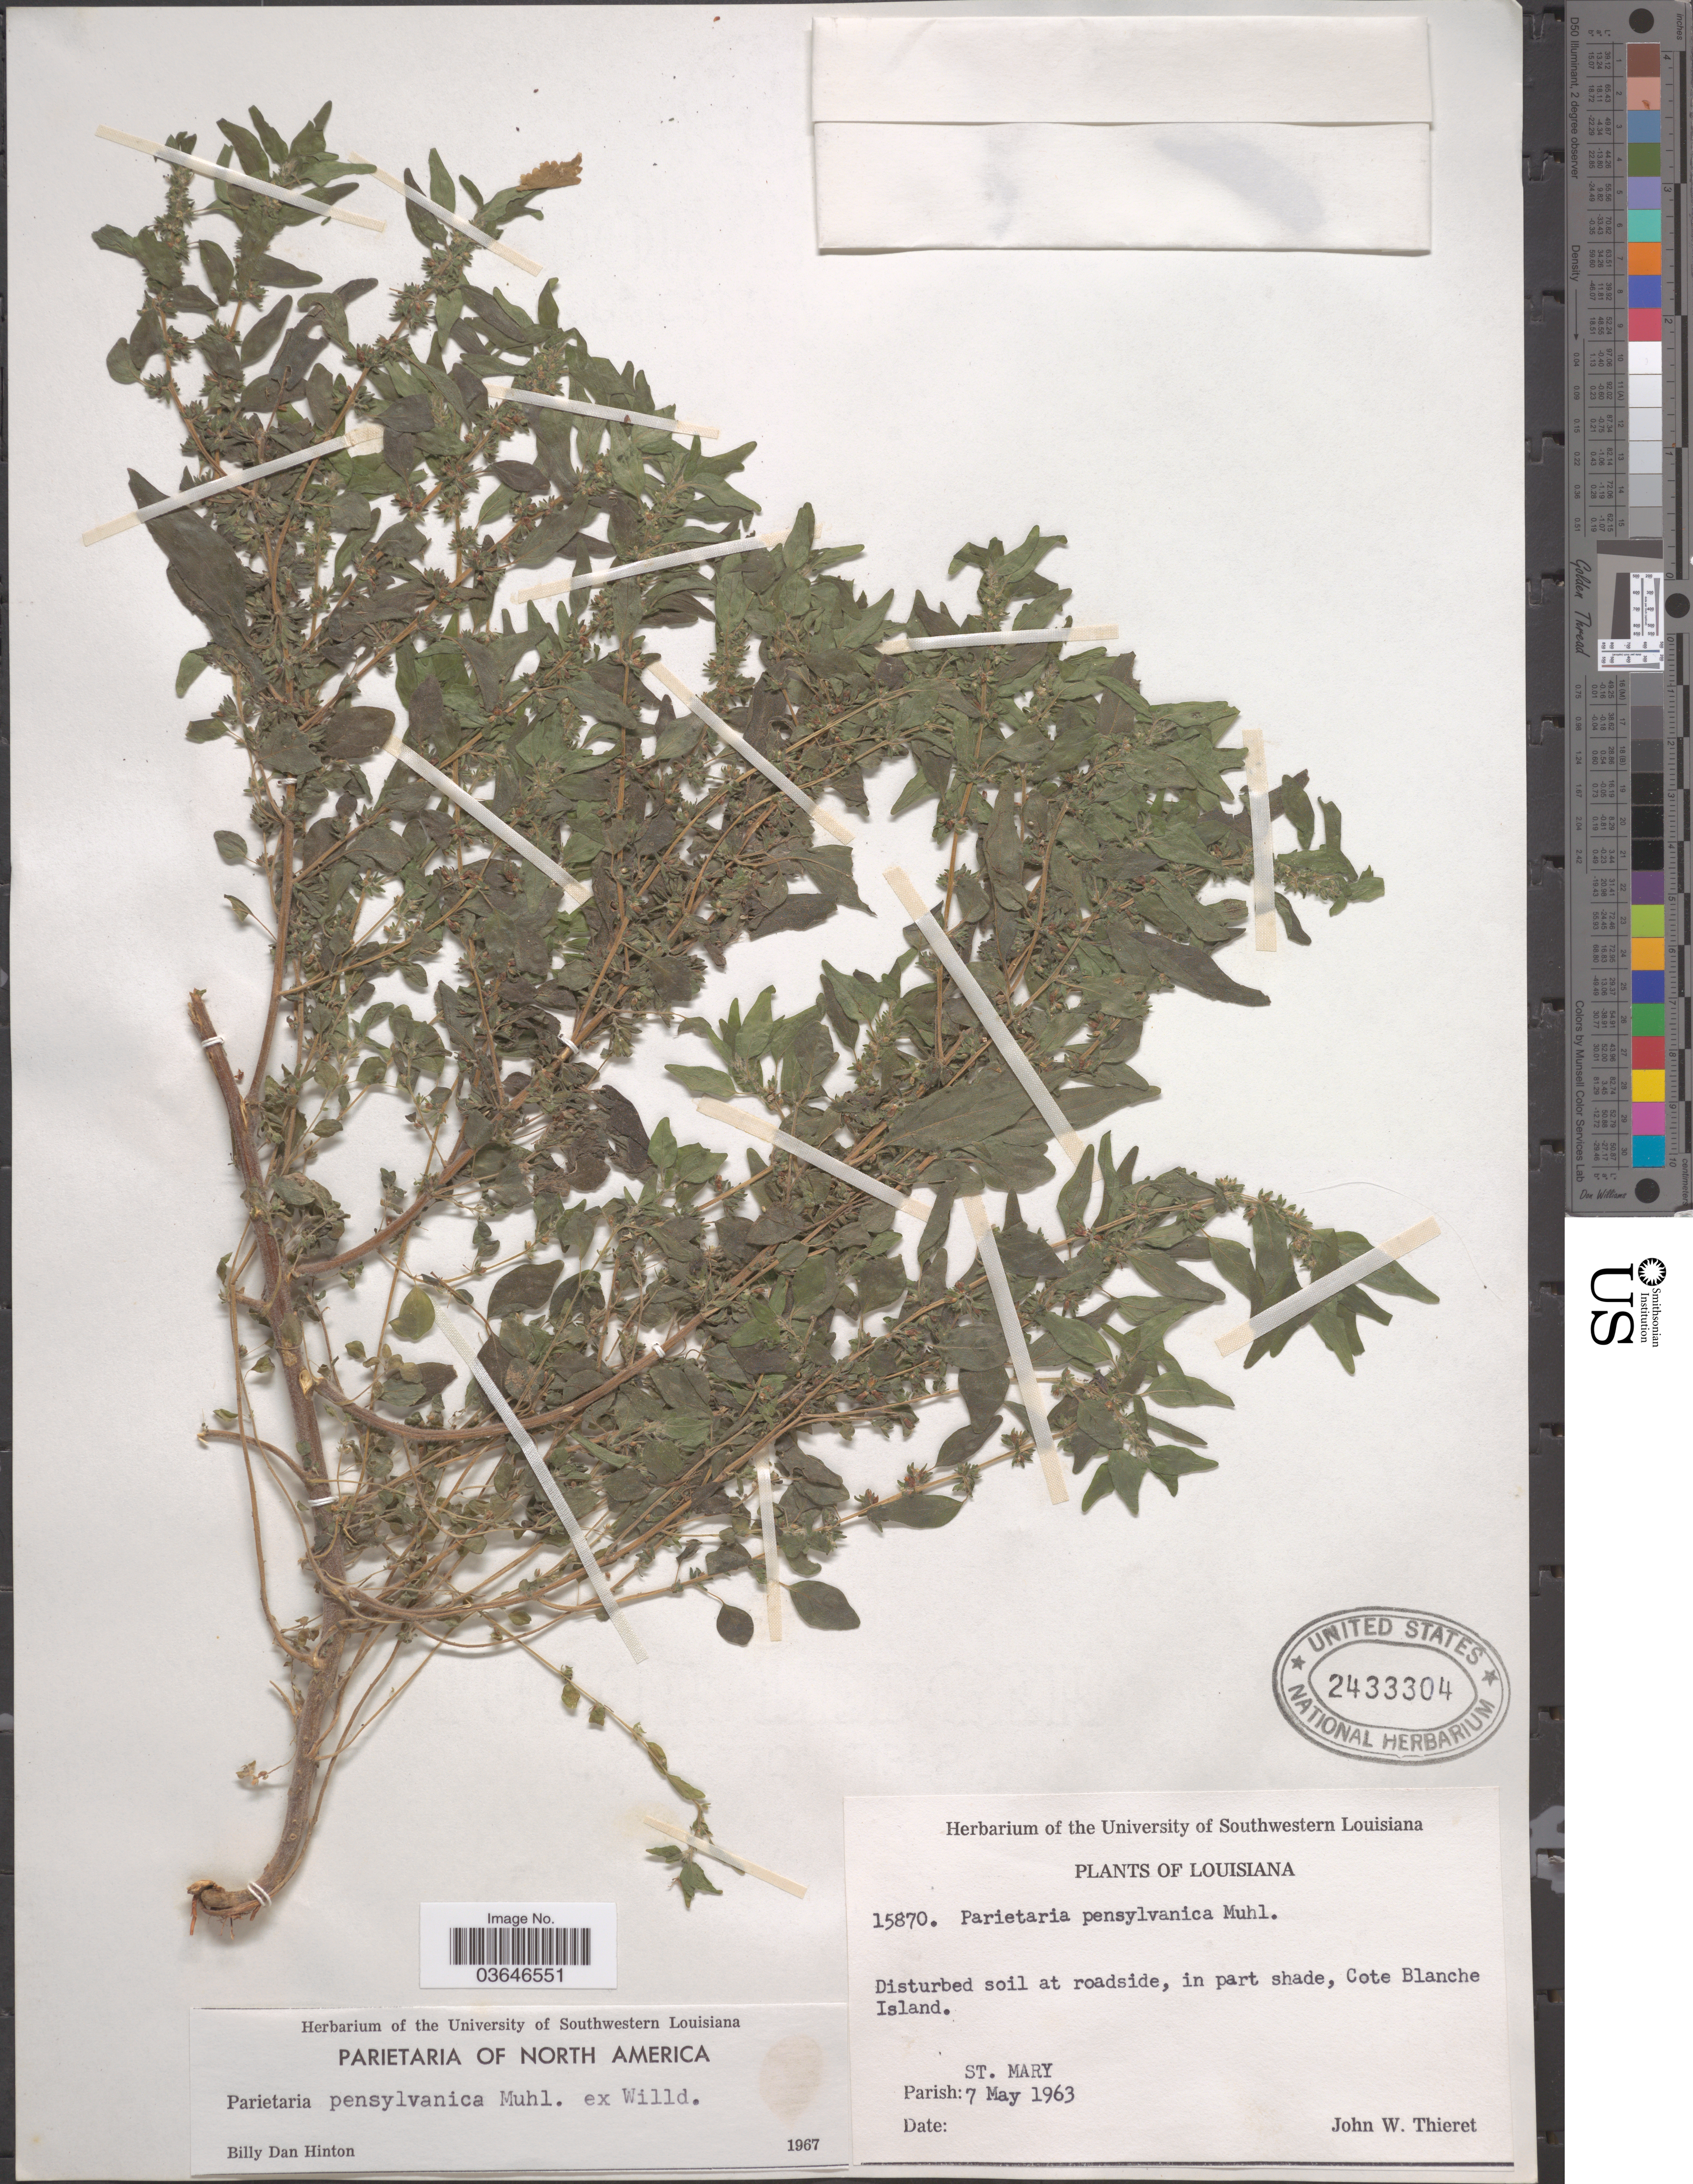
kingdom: Plantae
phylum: Tracheophyta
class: Magnoliopsida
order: Rosales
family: Urticaceae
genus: Parietaria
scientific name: Parietaria pensylvanica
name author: Muhl. ex Willd.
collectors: J. W. Thieret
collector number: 15870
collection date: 1963-05-07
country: United States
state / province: Louisiana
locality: Southwestern Louisiana. Disturbed soil at roadside, in part shade, Cote Blanche Island. St. Mary. Parish.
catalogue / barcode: US 2433304